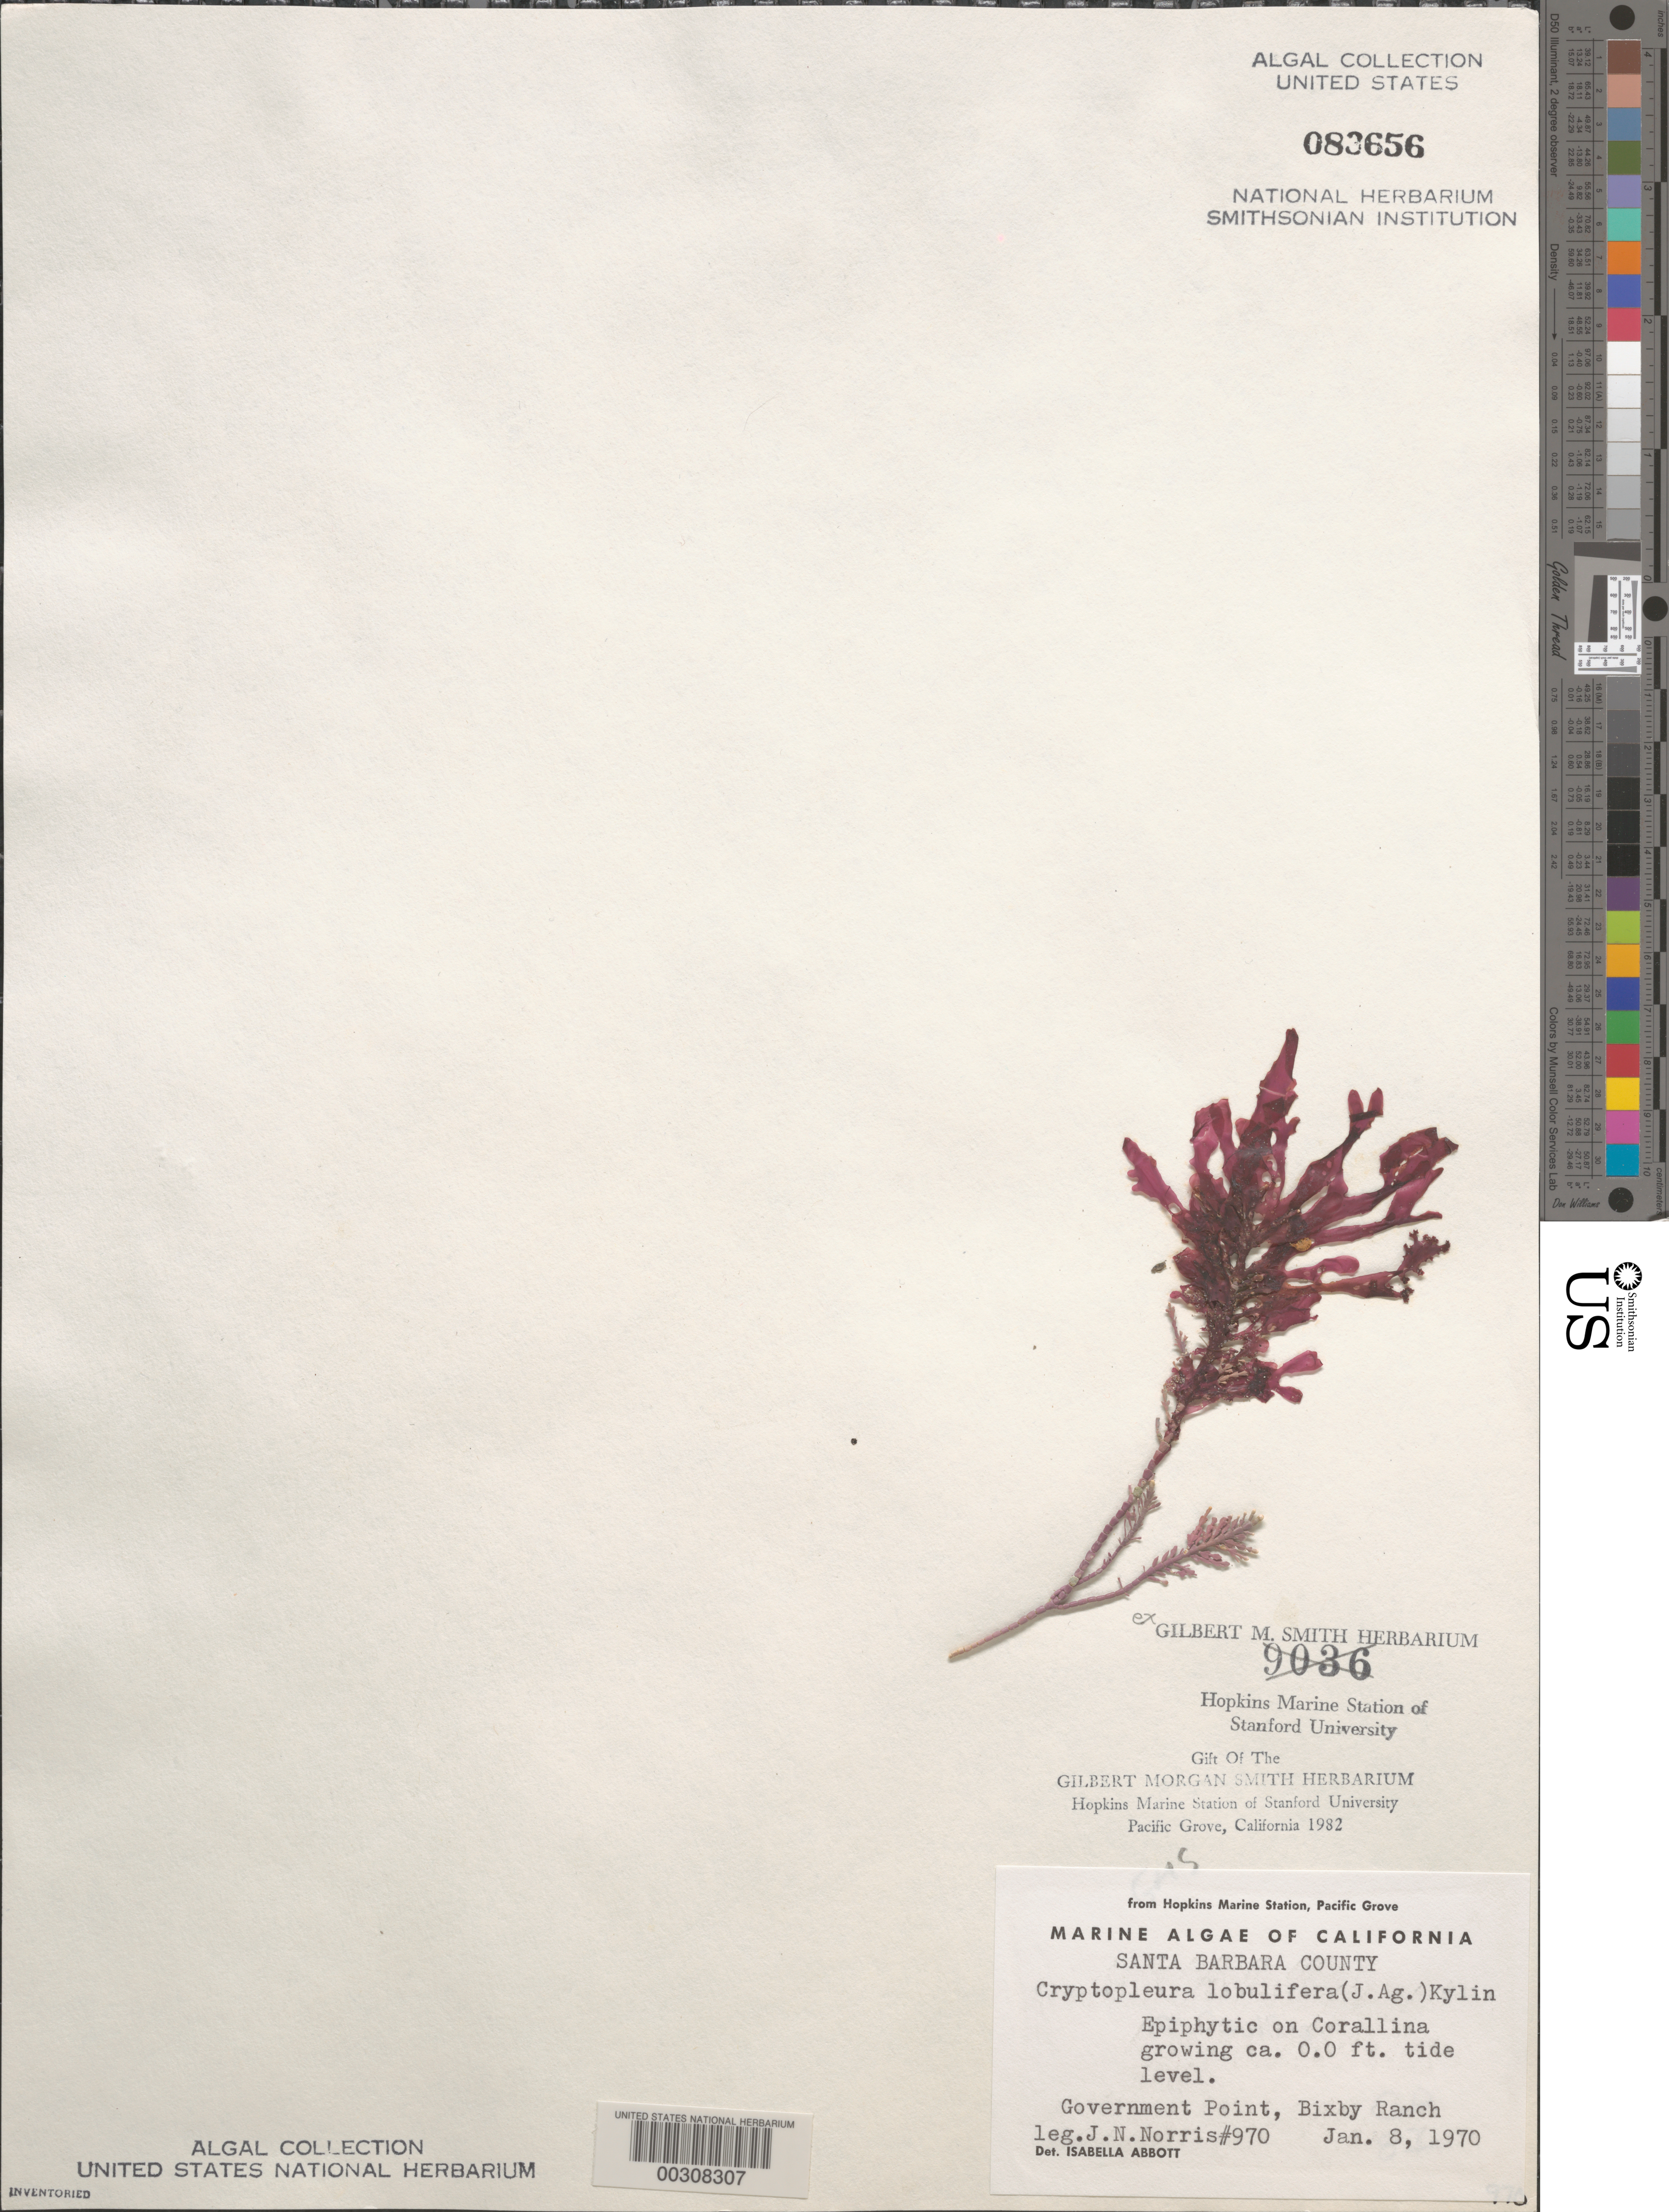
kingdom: Plantae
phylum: Rhodophyta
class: Florideophyceae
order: Ceramiales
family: Delesseriaceae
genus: Cryptopleura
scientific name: Cryptopleura lobulifera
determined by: Abbott, Isabella A.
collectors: J. N. Norris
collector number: JN-970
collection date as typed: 08 Jan 1970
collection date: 1970-01-08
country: United States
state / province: California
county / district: Santa Barbara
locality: Government Point, Bixby Ranch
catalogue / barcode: US 83656